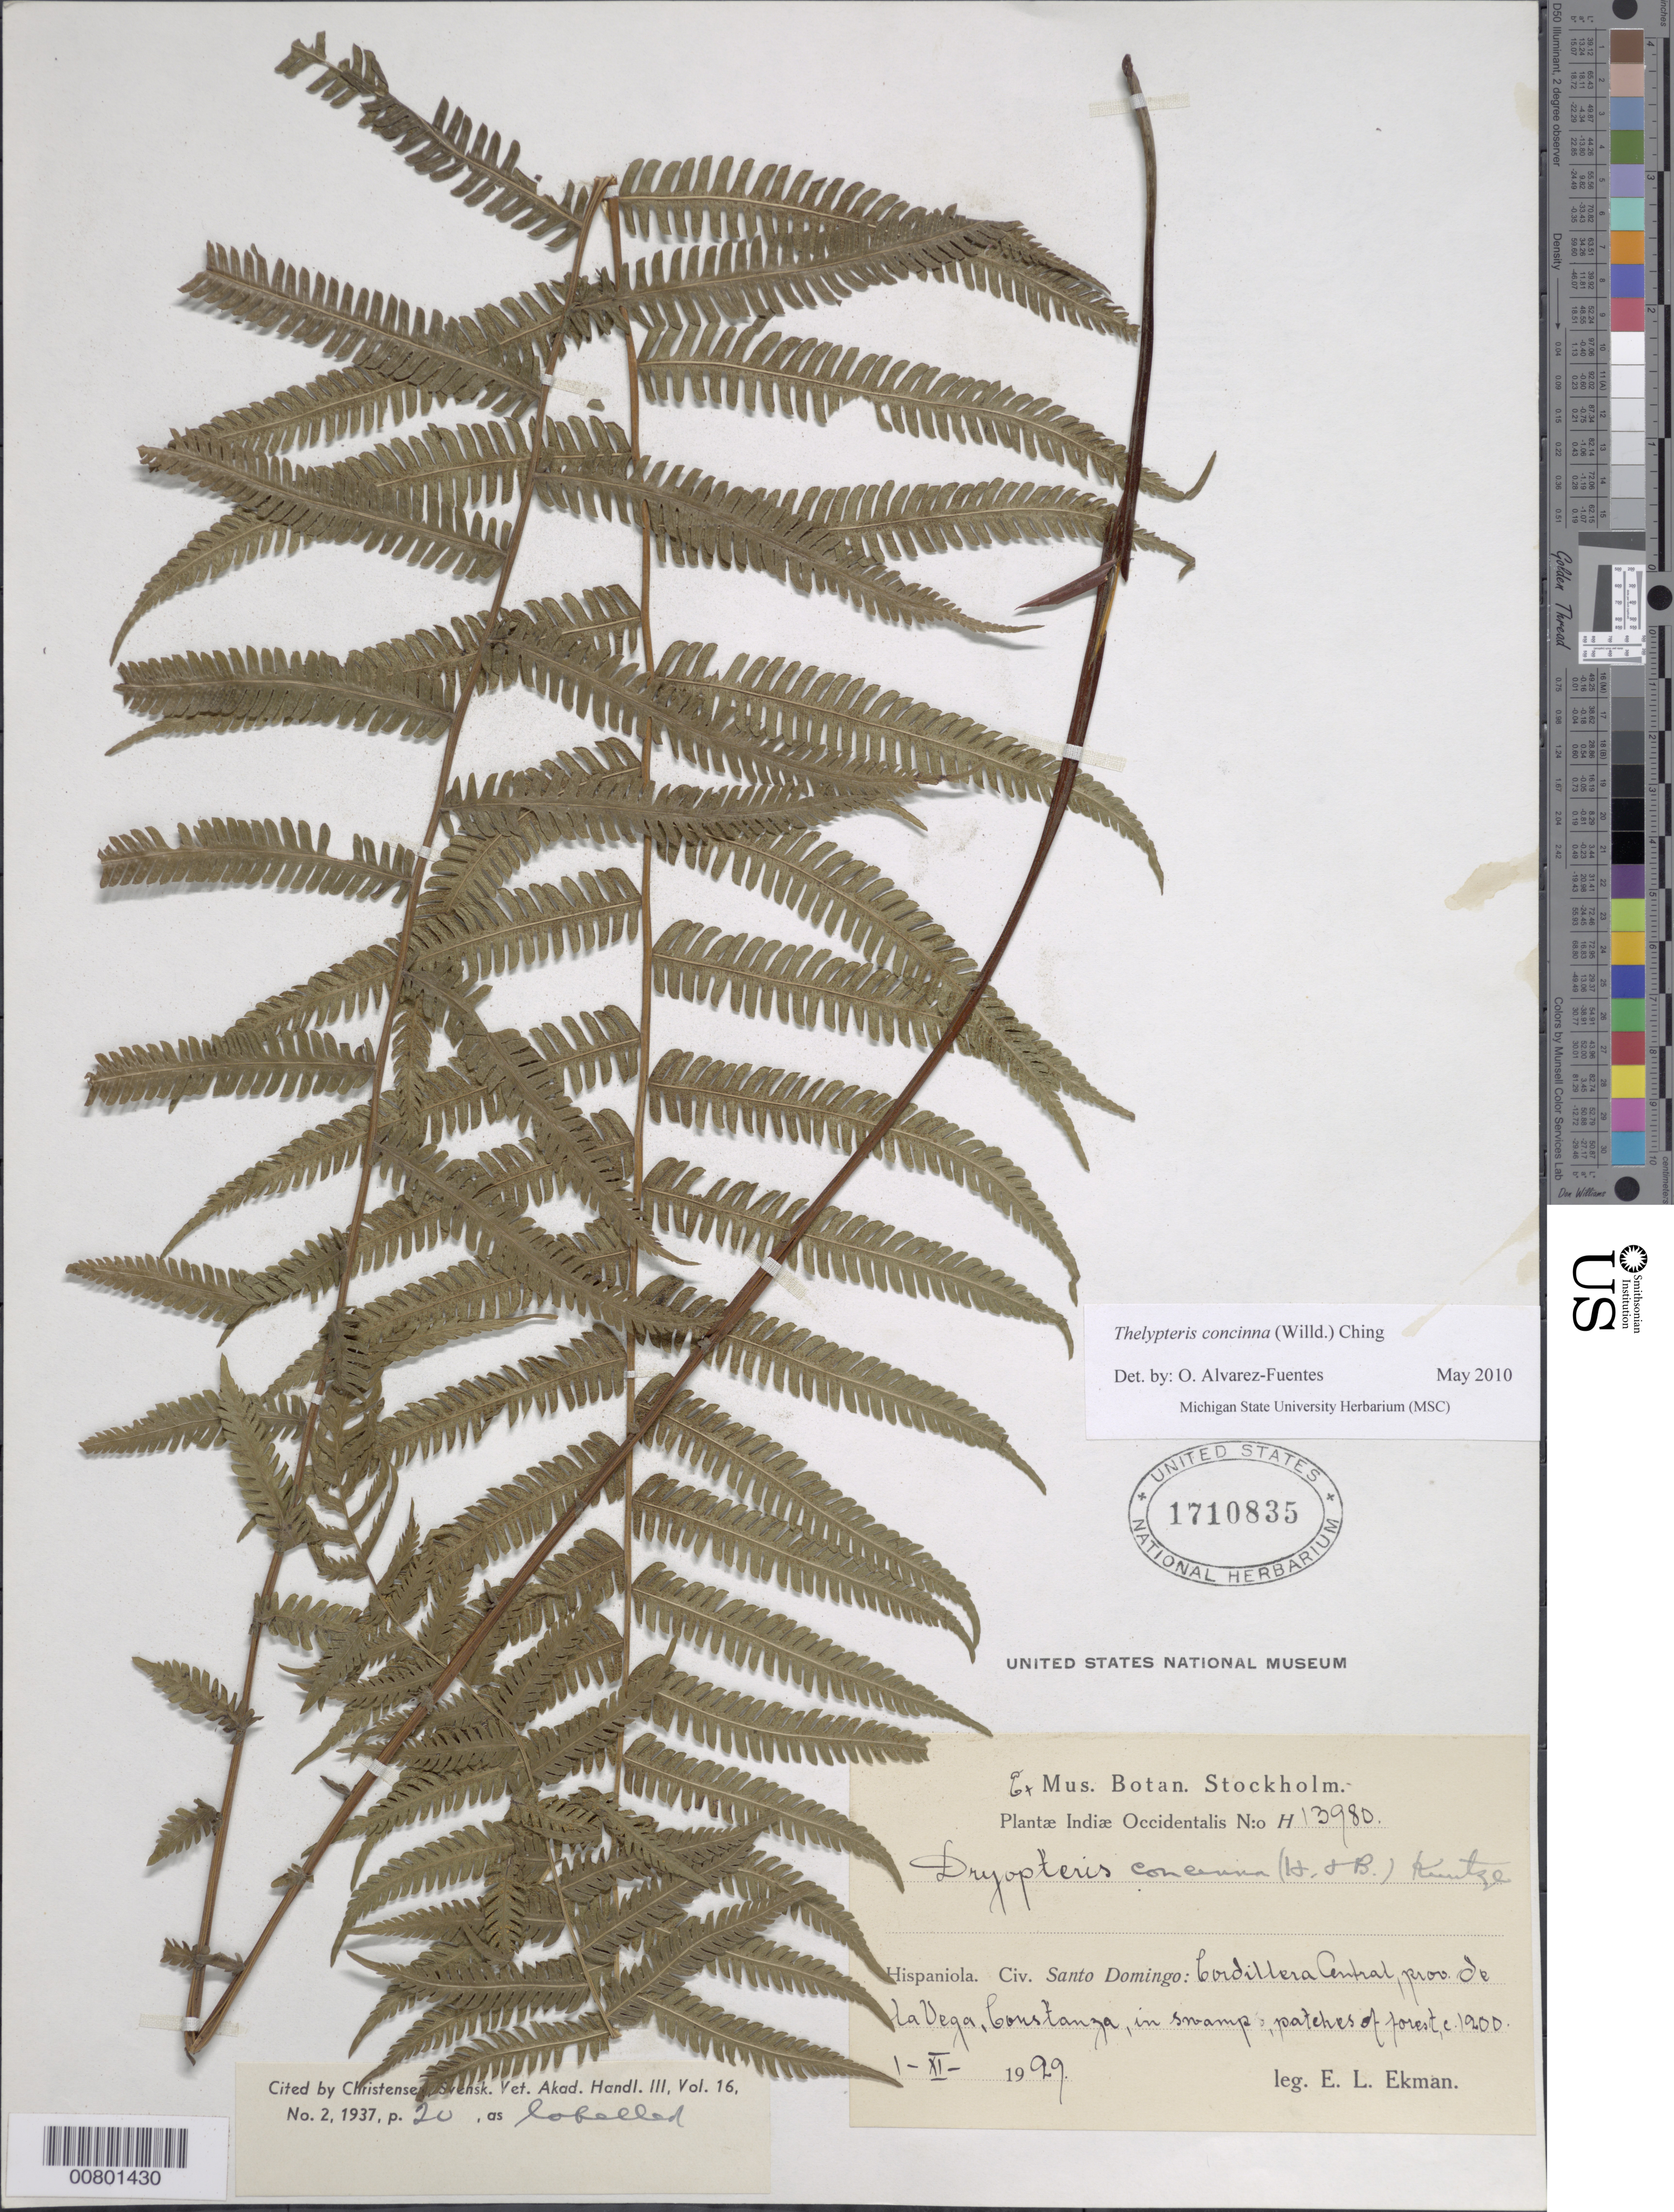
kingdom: Plantae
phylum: Tracheophyta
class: Polypodiopsida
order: Polypodiales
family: Thelypteridaceae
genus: Amauropelta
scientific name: Amauropelta concinna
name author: (Willd.) Pic. Serm.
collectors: E. L. Ekman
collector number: H 13980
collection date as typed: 01 Nov 1929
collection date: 1929-11-01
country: Dominican Republic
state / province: La Vega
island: Hispaniola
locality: Cordillera Central, Constanza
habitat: Swamp, patches of forest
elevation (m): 1900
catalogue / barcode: US 1710835